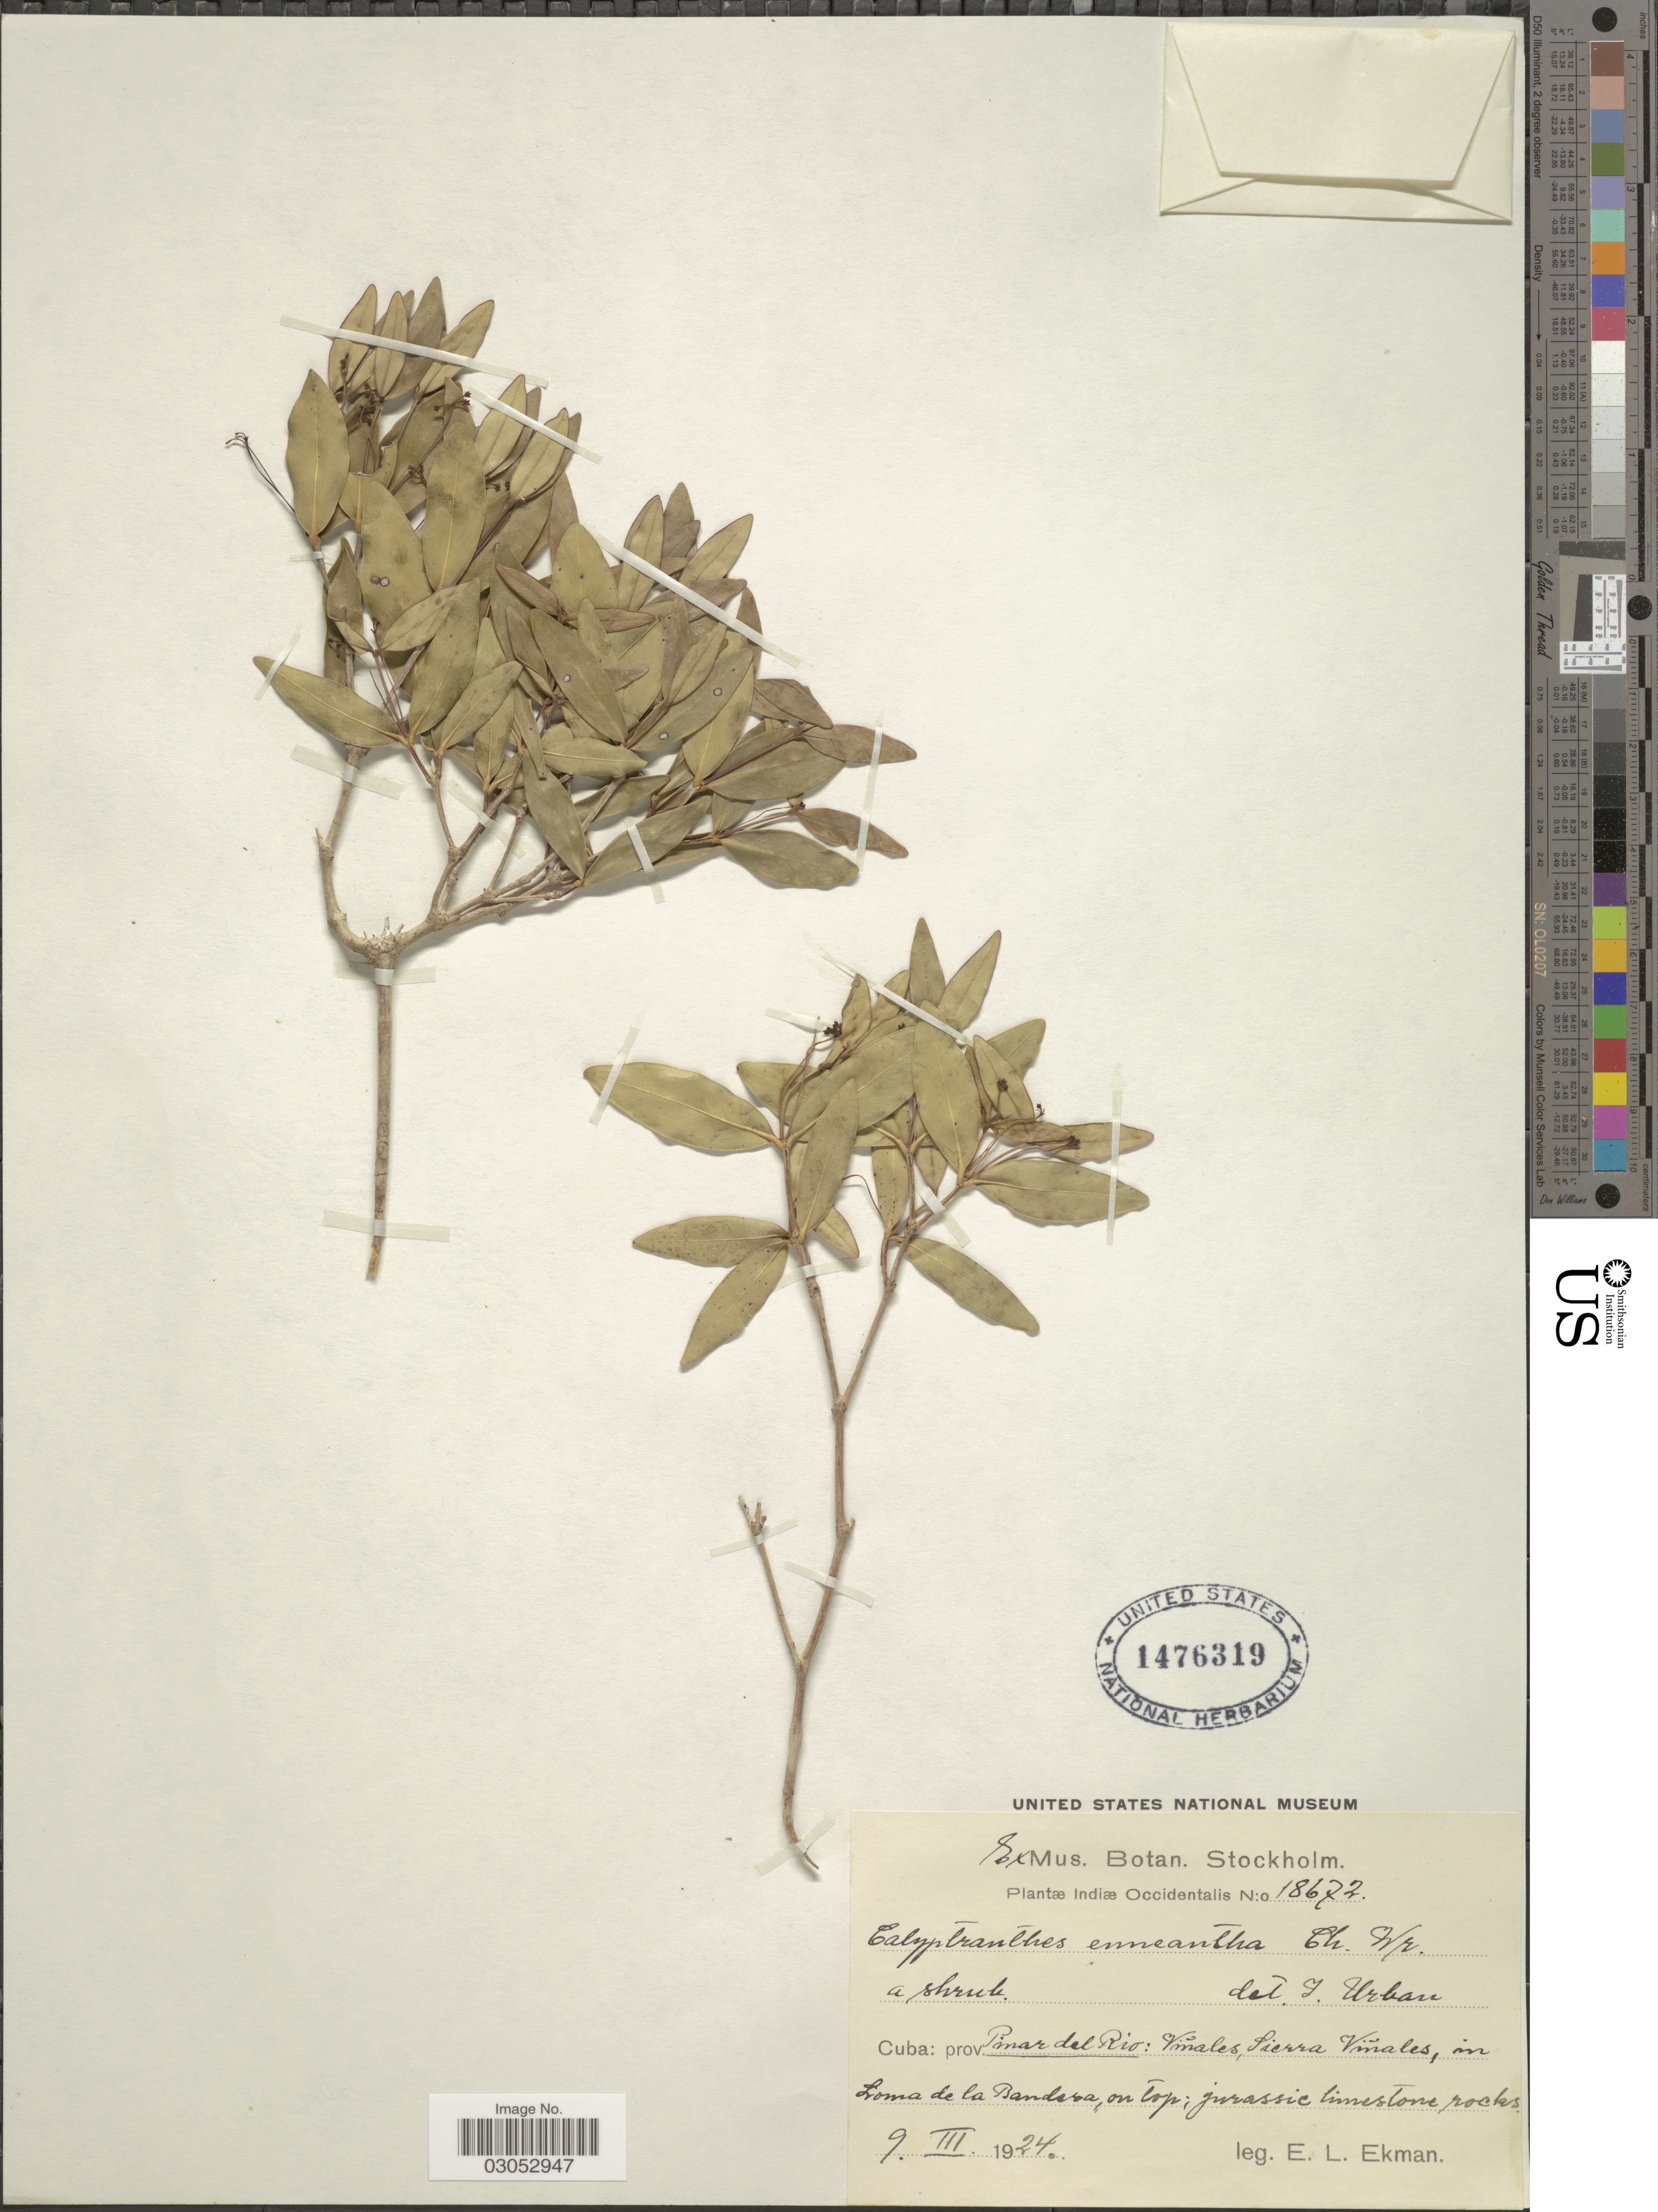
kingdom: Plantae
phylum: Tracheophyta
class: Magnoliopsida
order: Myrtales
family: Myrtaceae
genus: Myrcia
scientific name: Myrcia enneantha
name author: (C. Wright) Z. Acosta & K. Samra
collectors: E. L. Ekman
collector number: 18672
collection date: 1924-03-09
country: Cuba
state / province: Pinar del Río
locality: Viñales, Sierra Viñales, in Loma de la Bandera, on top.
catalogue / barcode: US 1476319